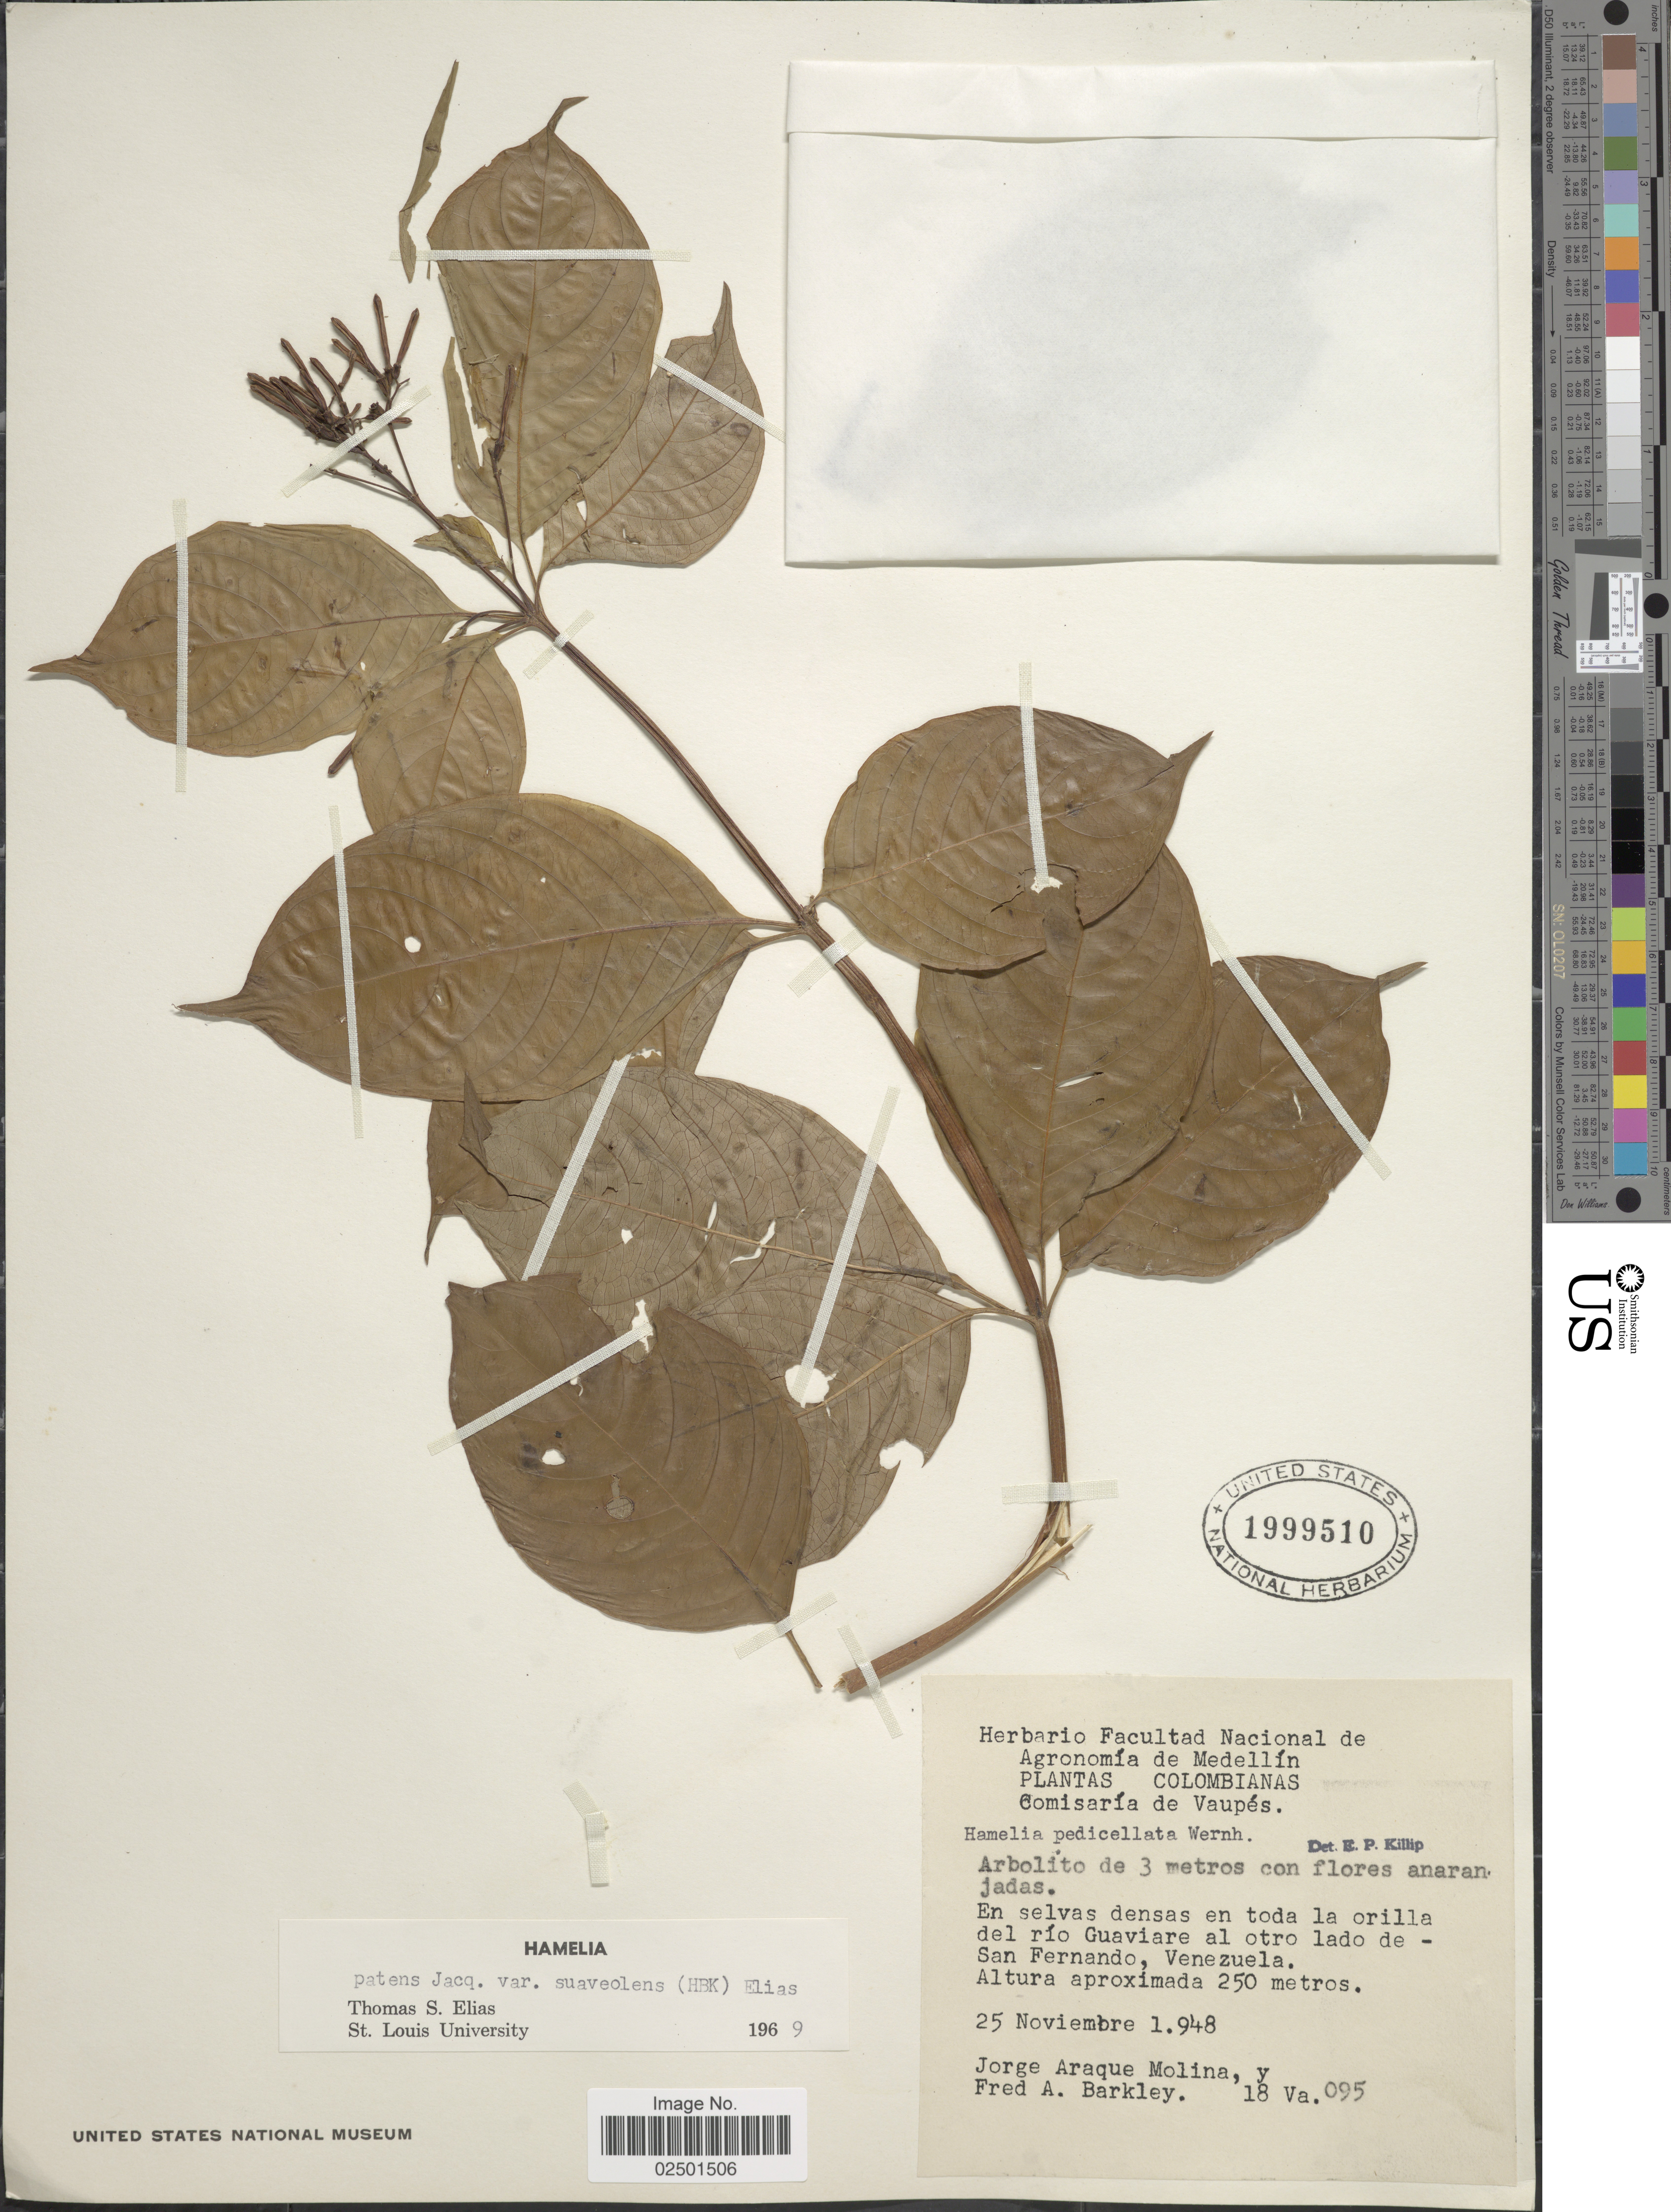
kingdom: Plantae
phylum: Tracheophyta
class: Magnoliopsida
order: Gentianales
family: Rubiaceae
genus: Hamelia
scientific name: Hamelia patens var. glabra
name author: Oerst.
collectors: J. Araque Molina & F. A. Barkley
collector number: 18Va095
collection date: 1948-11-25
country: Venezuela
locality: En selvas densas en toda la orilla del rio Guaviare al otro lado de San Fernando.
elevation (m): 250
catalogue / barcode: US 1999510